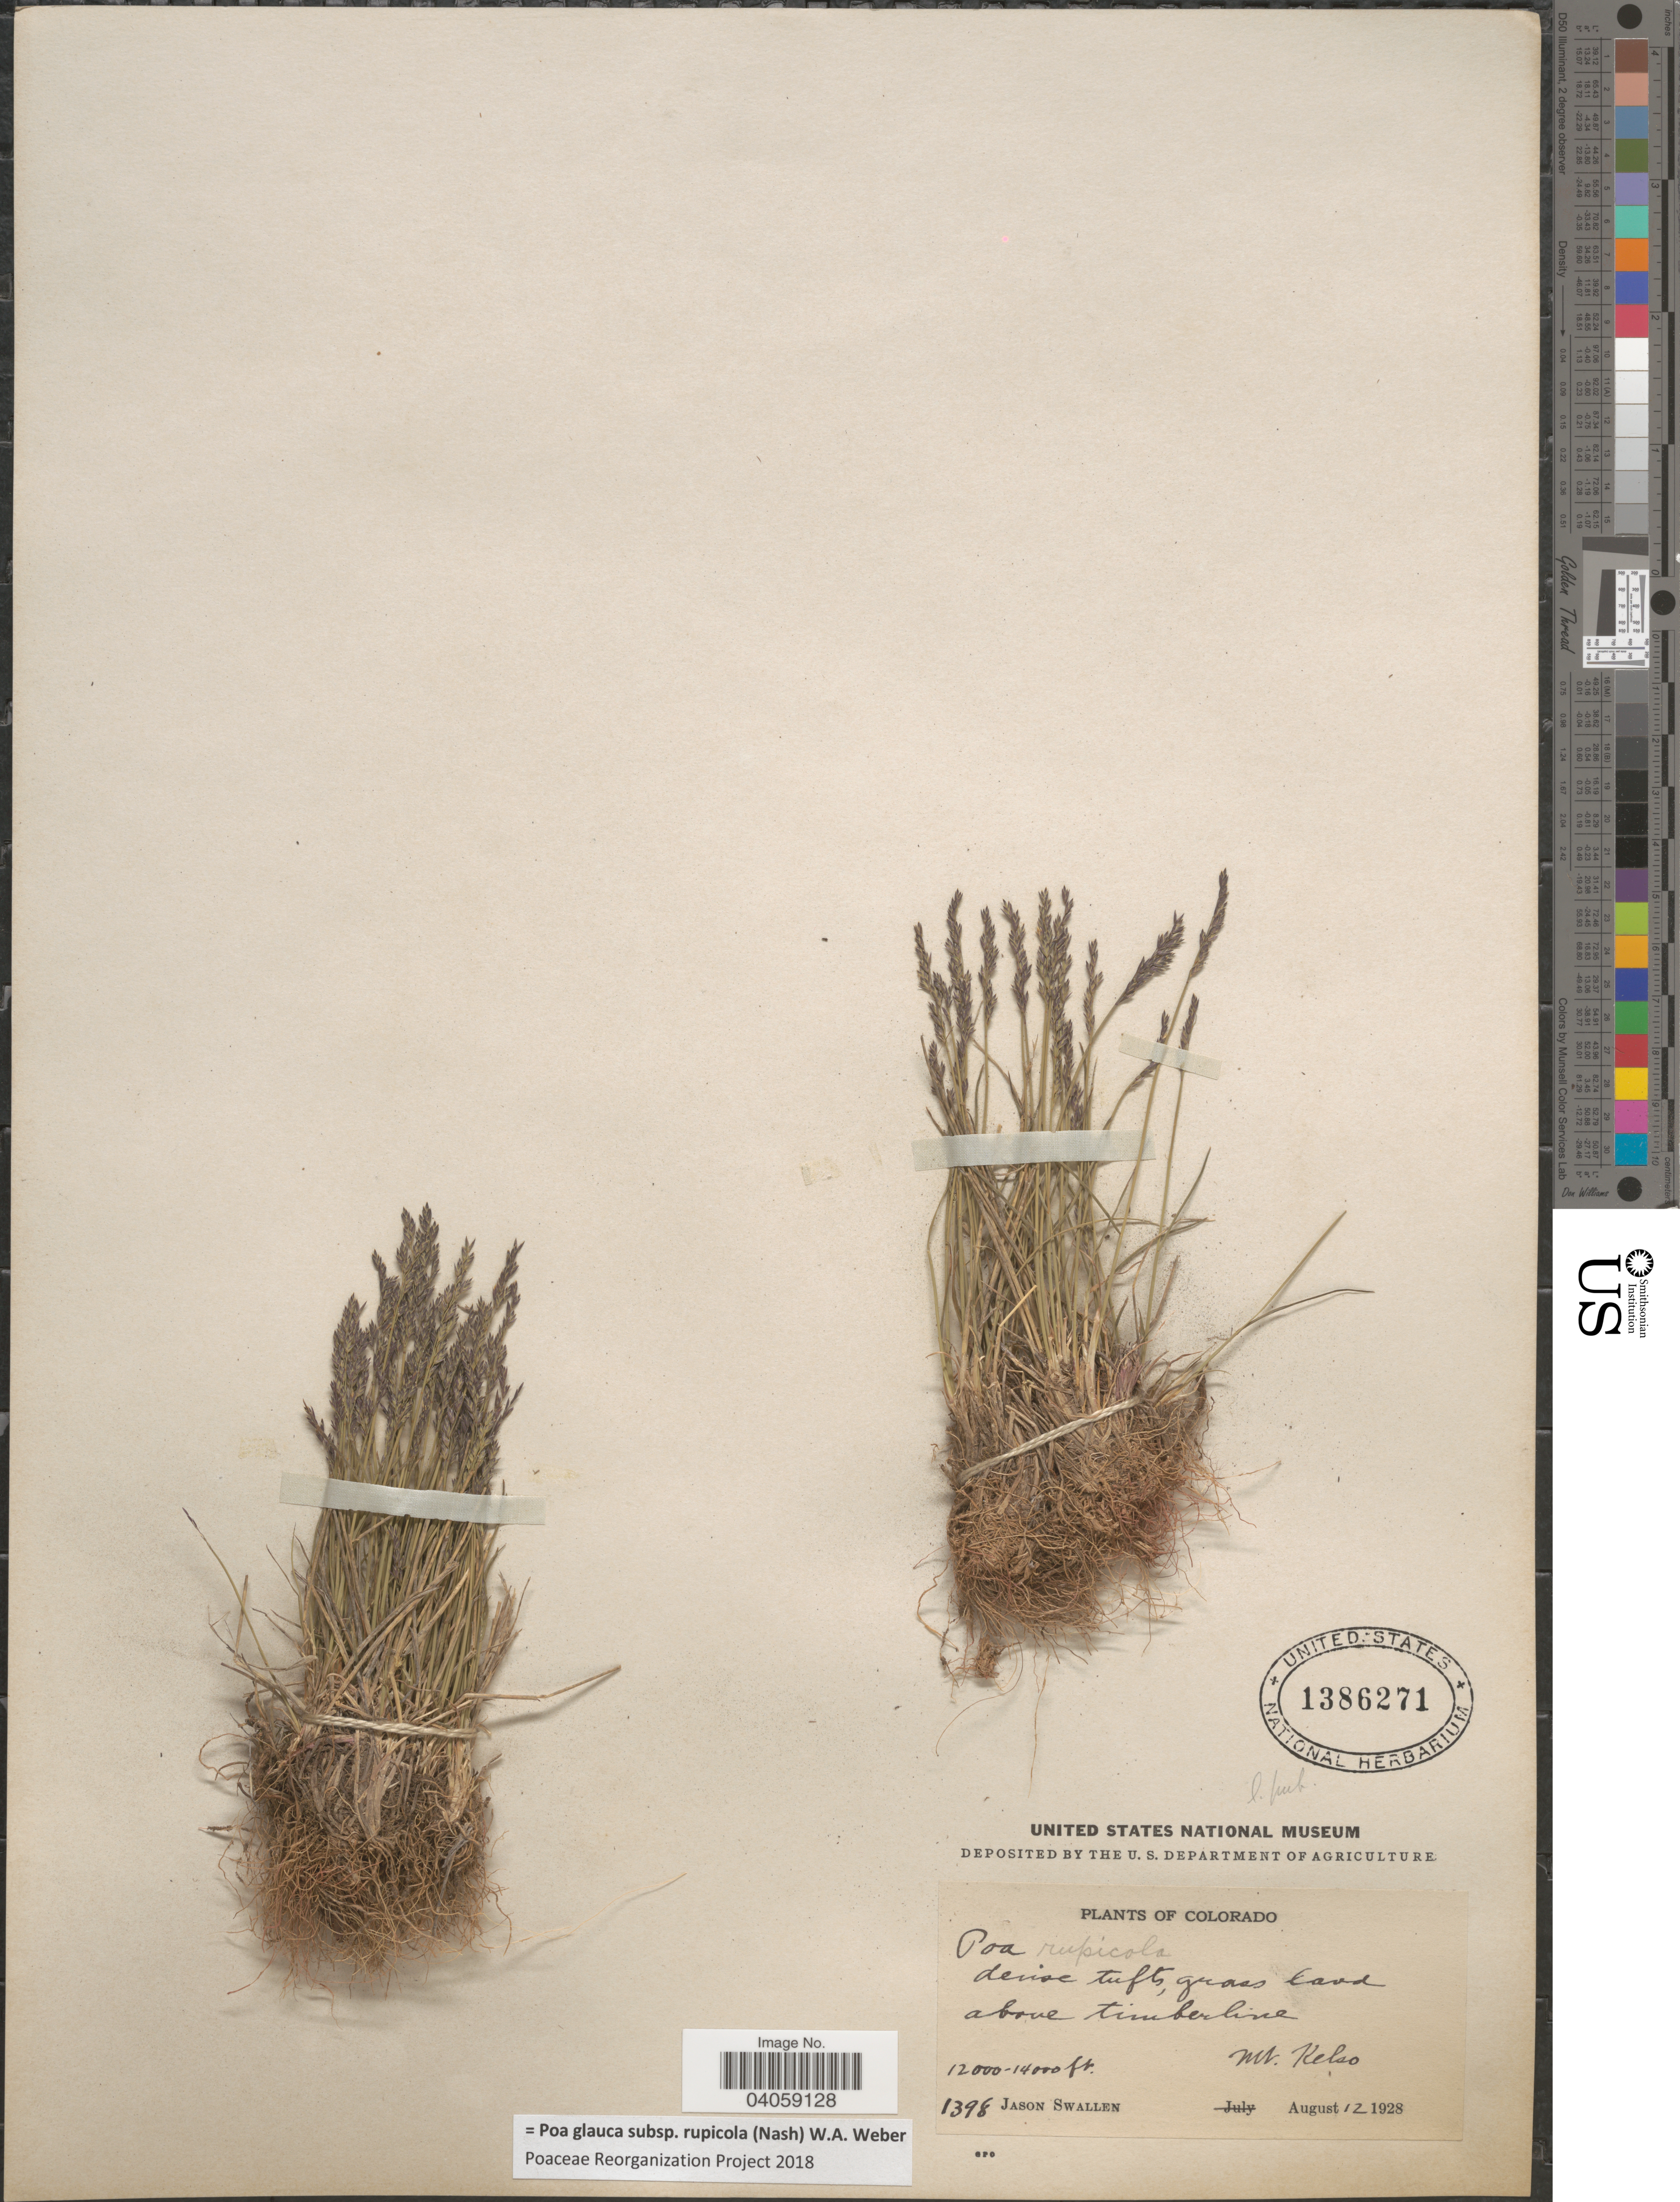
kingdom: Plantae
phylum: Tracheophyta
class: Liliopsida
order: Poales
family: Poaceae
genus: Poa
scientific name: Poa glauca subsp. rupicola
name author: (Nash) W.A. Weber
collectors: J. R. Swallen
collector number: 1398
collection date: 1928-08-12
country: United States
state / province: Colorado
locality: Dense tuft, grass land above timberline. Mt. Kelso.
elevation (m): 3658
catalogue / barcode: US 1386271